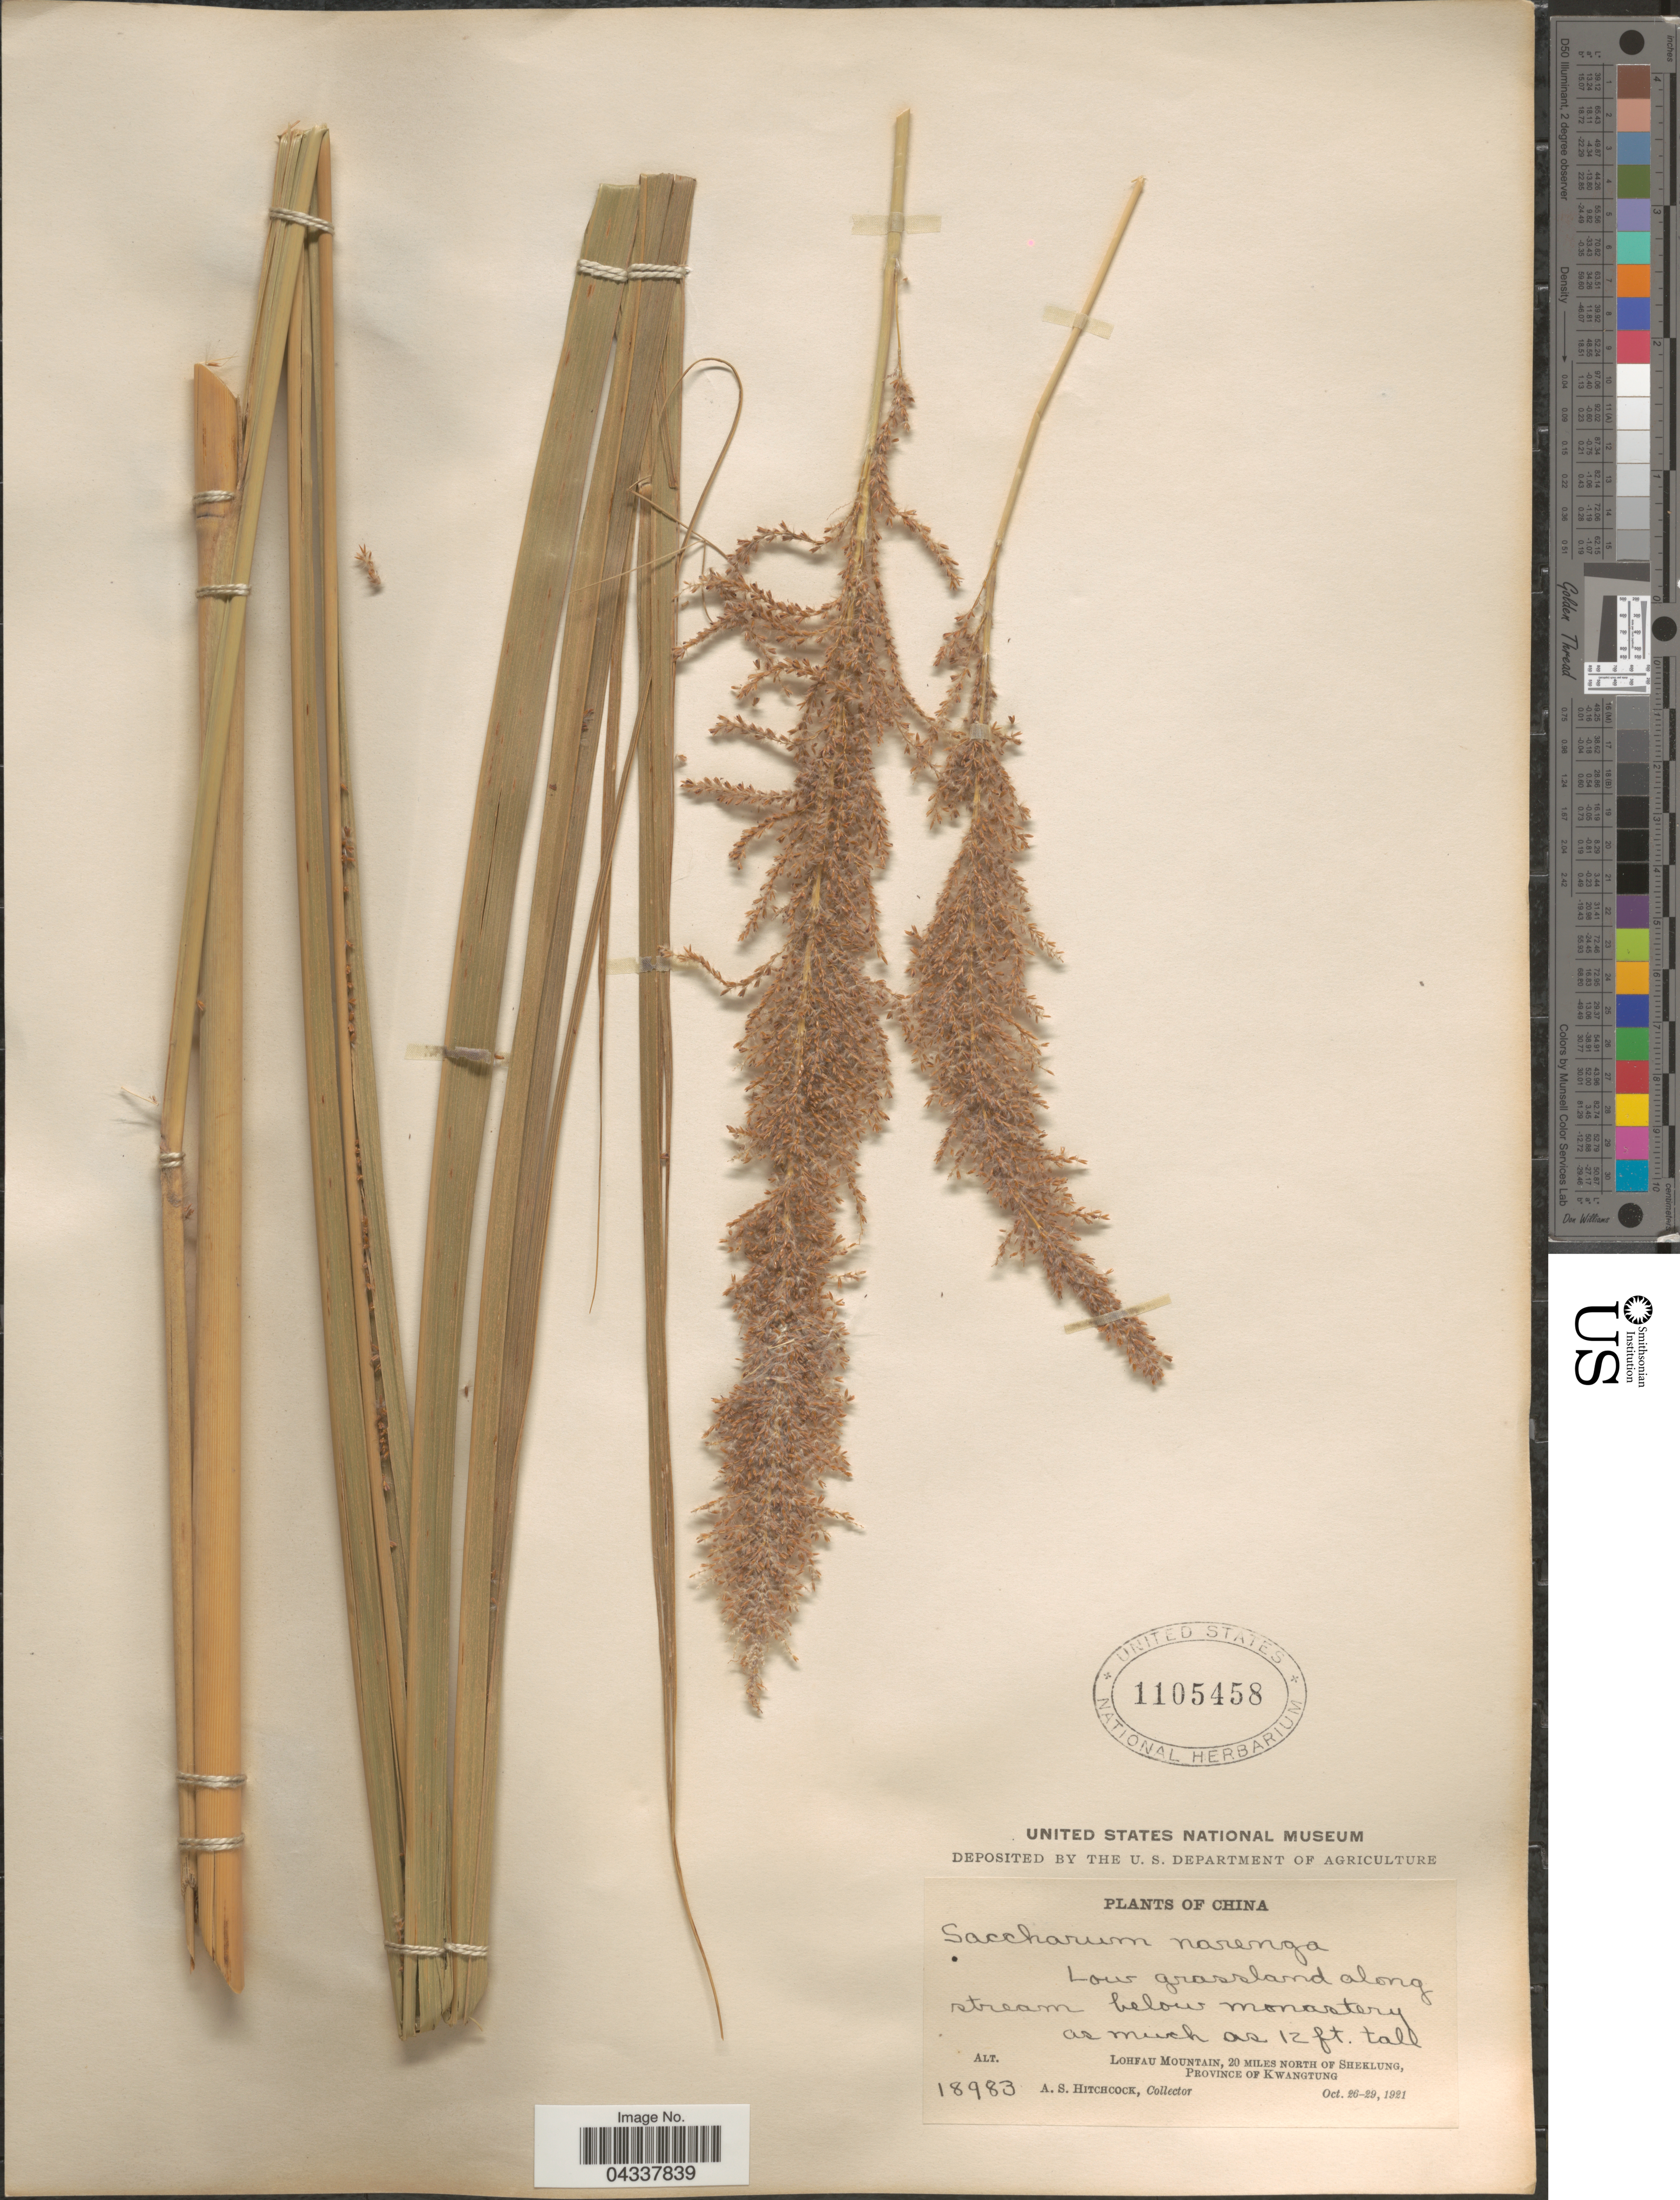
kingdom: Plantae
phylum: Tracheophyta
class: Liliopsida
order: Poales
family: Poaceae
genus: Narenga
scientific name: Narenga porphyrocoma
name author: (Hance) Bor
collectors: A. S. Hitchcock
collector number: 18983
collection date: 1921-10-26/1921-10-29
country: China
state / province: Guangdong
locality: Lohfau Mountain, 20 miles north of Sheklung, Province of Kwangtung.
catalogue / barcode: US 1105458